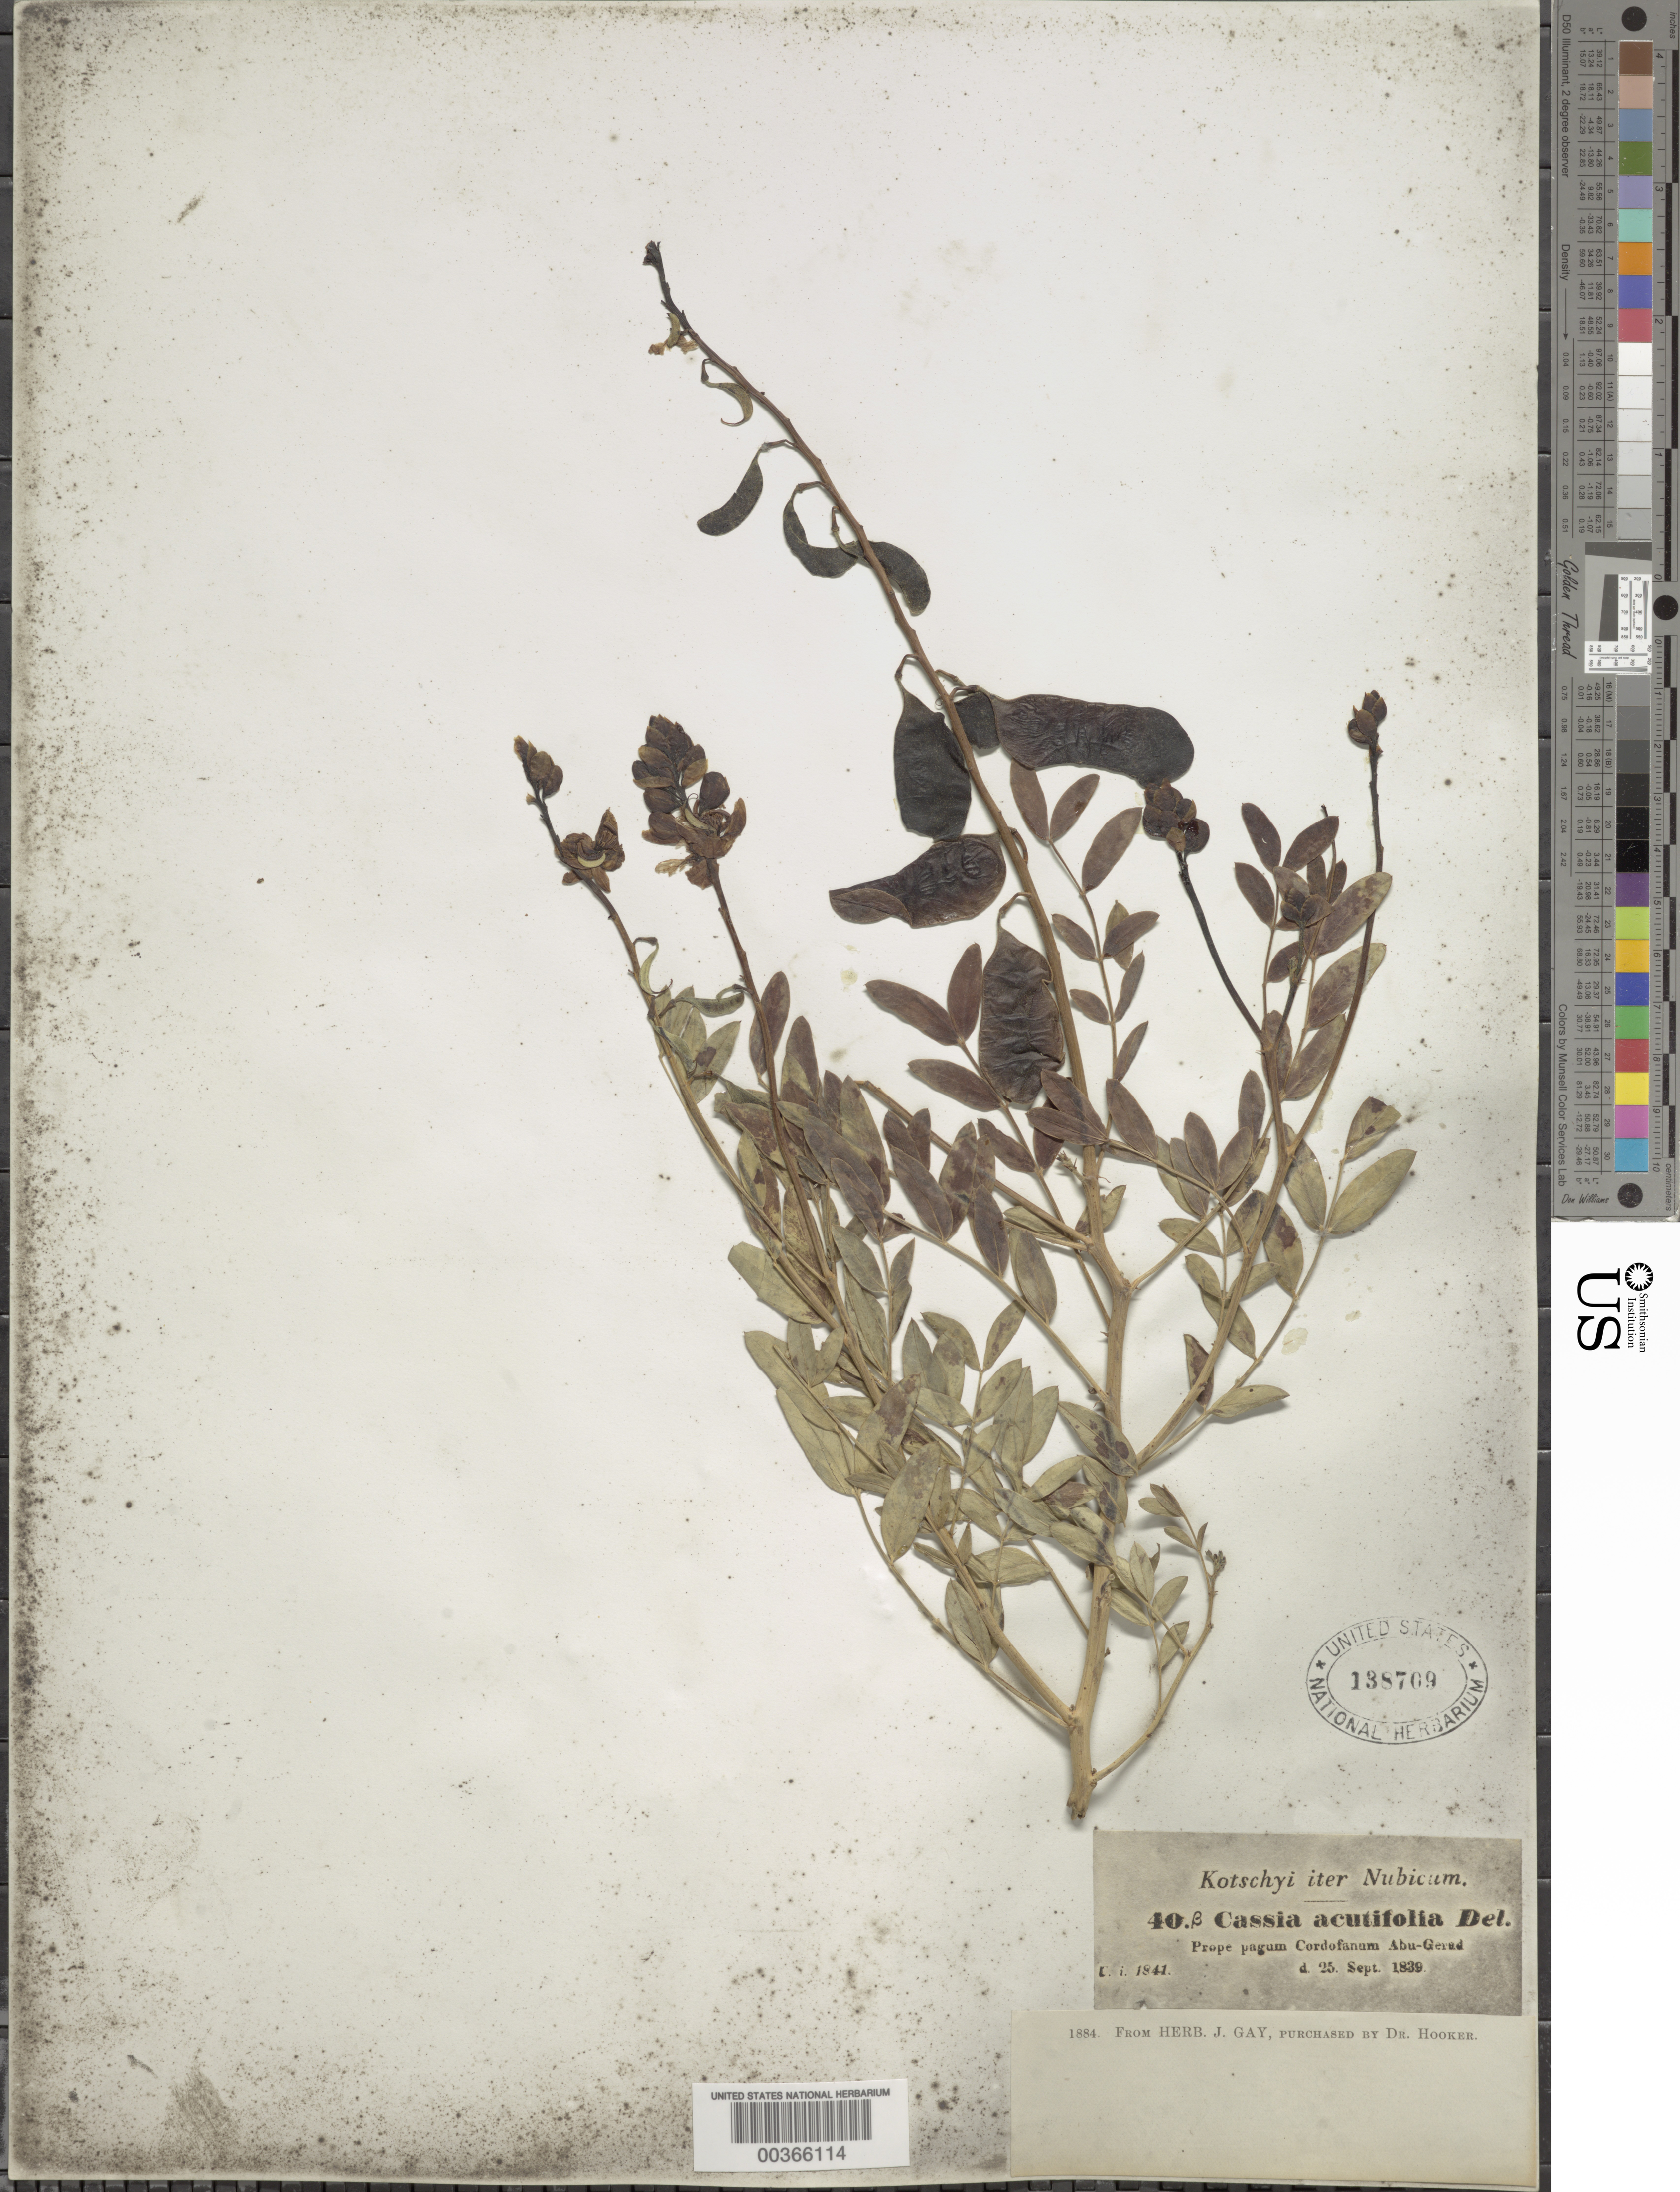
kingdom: Plantae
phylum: Tracheophyta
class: Magnoliopsida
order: Fabales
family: Fabaceae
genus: Senna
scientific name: Senna acutifolia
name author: (Delile) Link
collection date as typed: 25 Sep 1839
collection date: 1839-09-25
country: Sudan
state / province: Kassala (?)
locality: Prope pagum cordofanum abu-gerad. [abu gerad near kurdufan district]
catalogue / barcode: US 138709